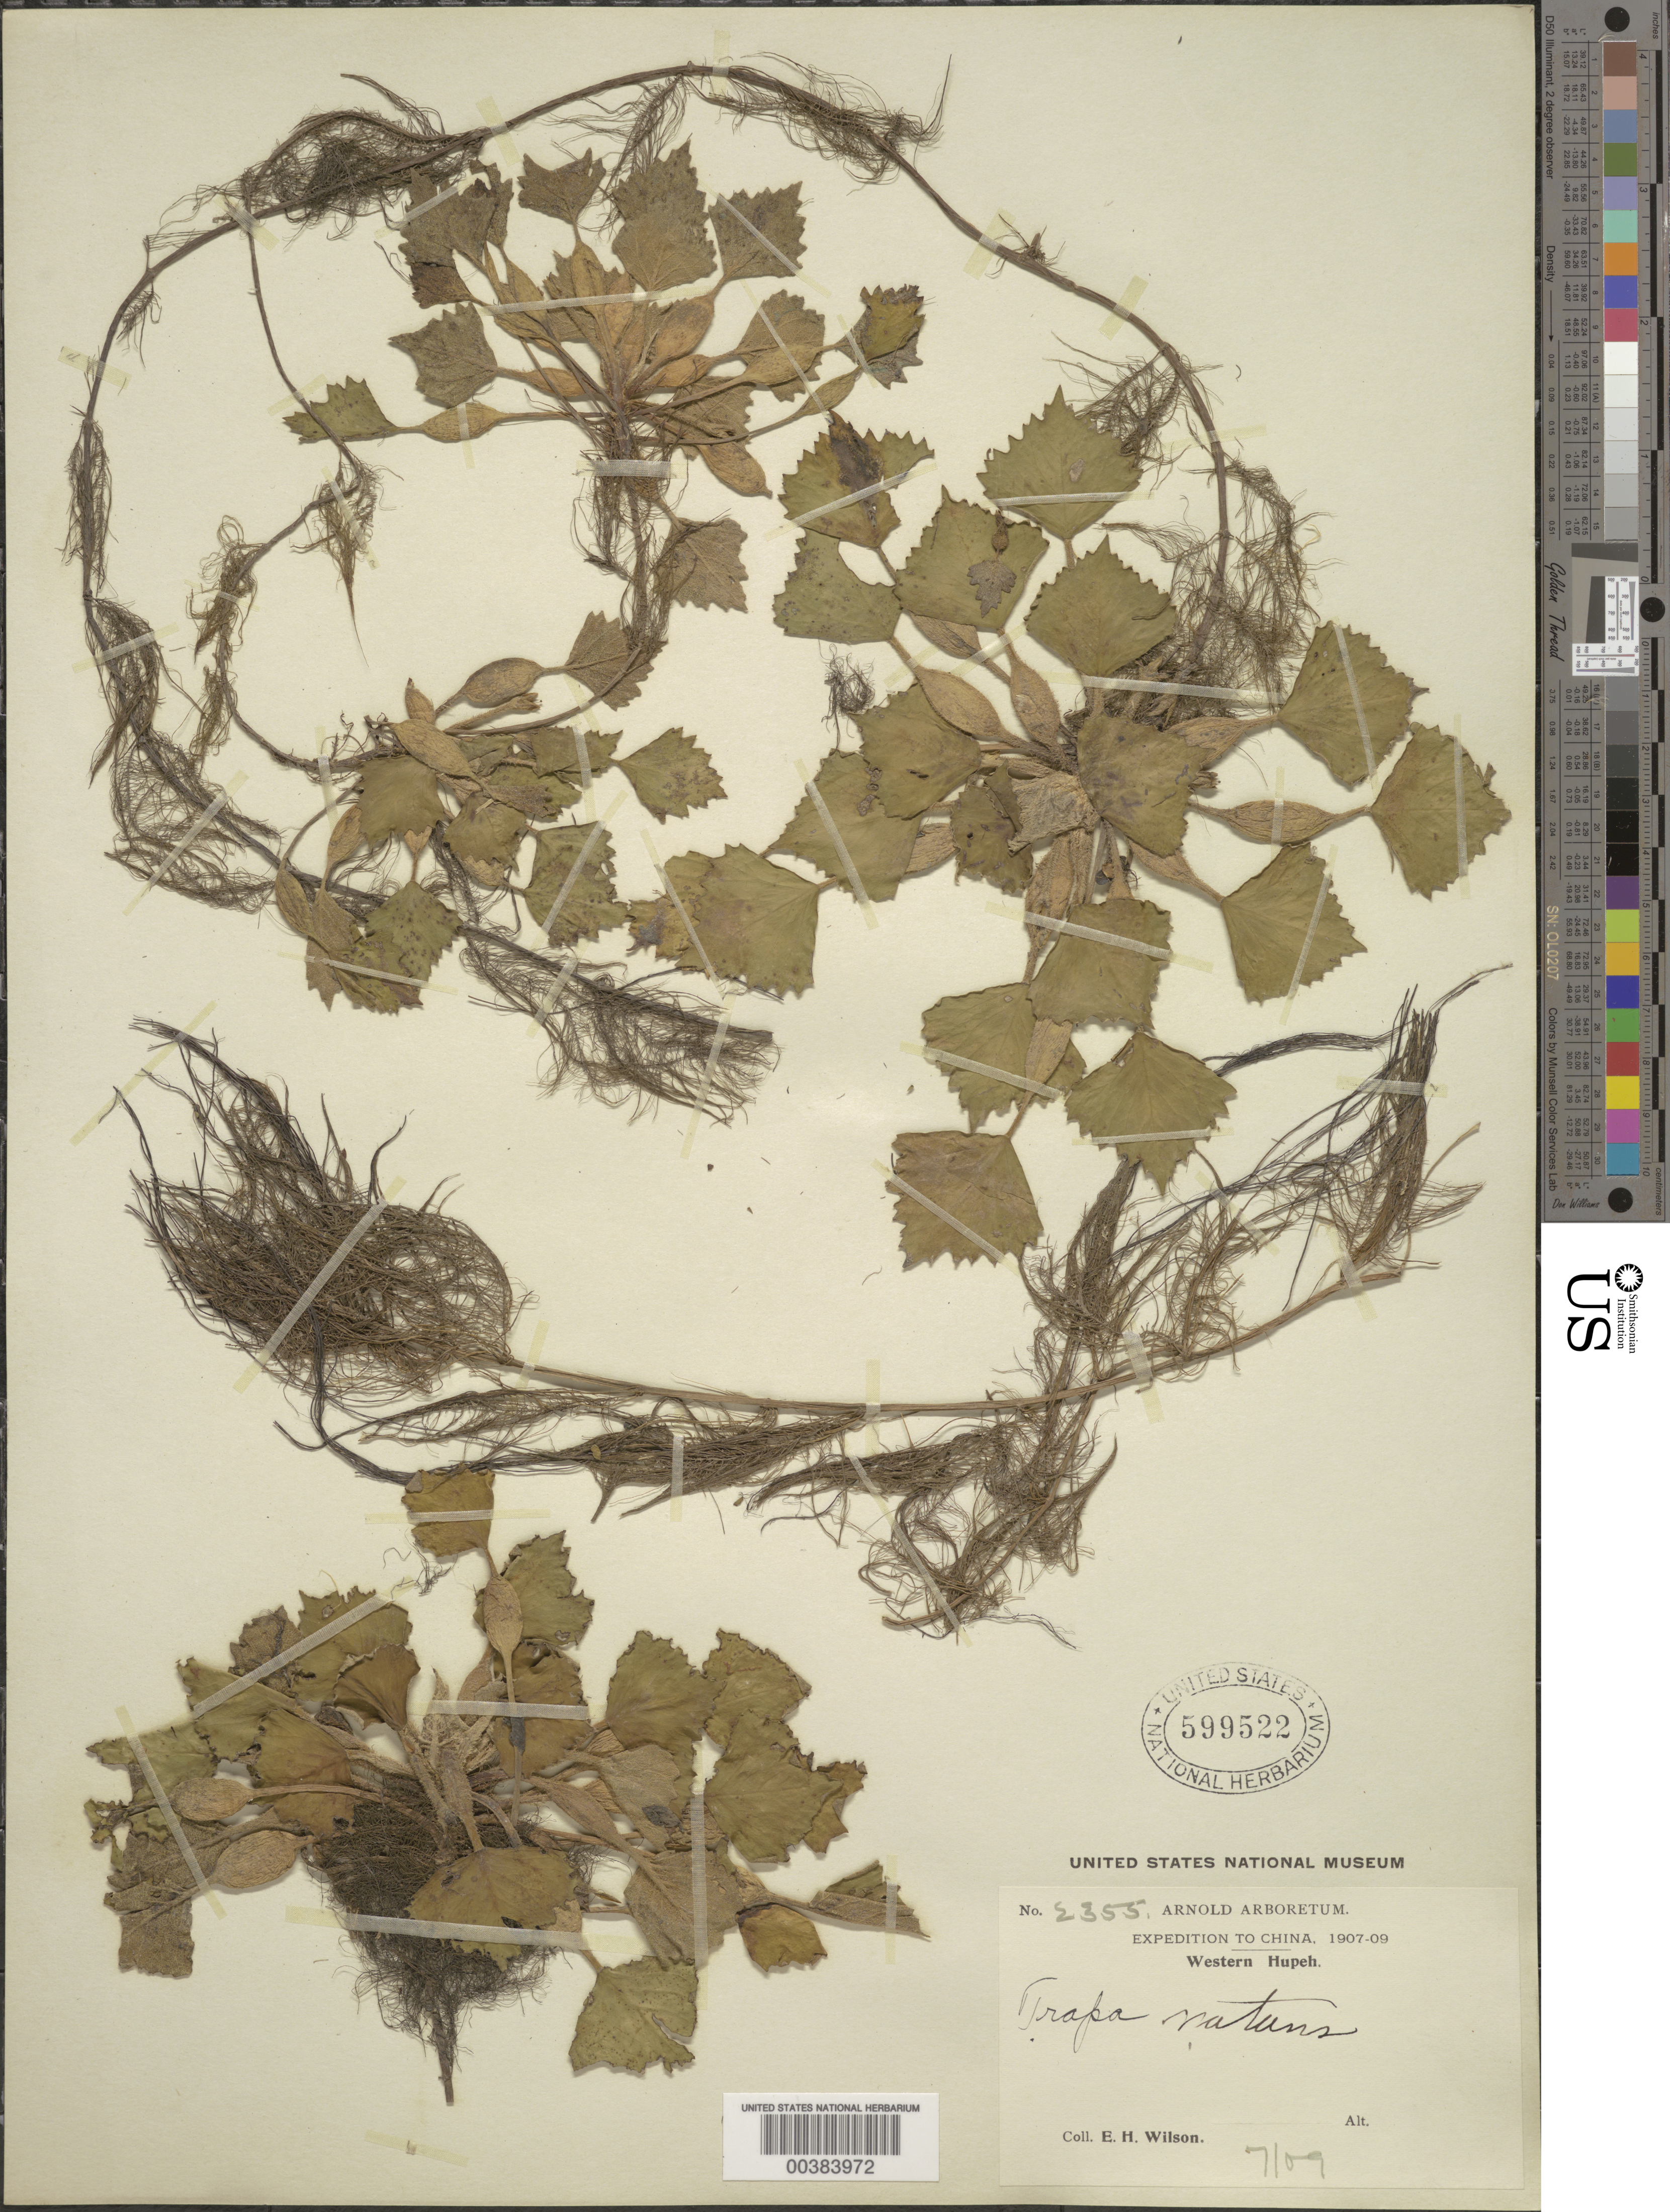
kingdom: Plantae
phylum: Tracheophyta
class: Magnoliopsida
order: Myrtales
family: Lythraceae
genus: Trapa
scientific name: Trapa natans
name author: L.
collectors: E. H. Wilson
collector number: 2355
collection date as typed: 1907 to -- -- 1909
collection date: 1907/1909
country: China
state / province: Hubei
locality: Western hupeh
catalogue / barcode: US 599522